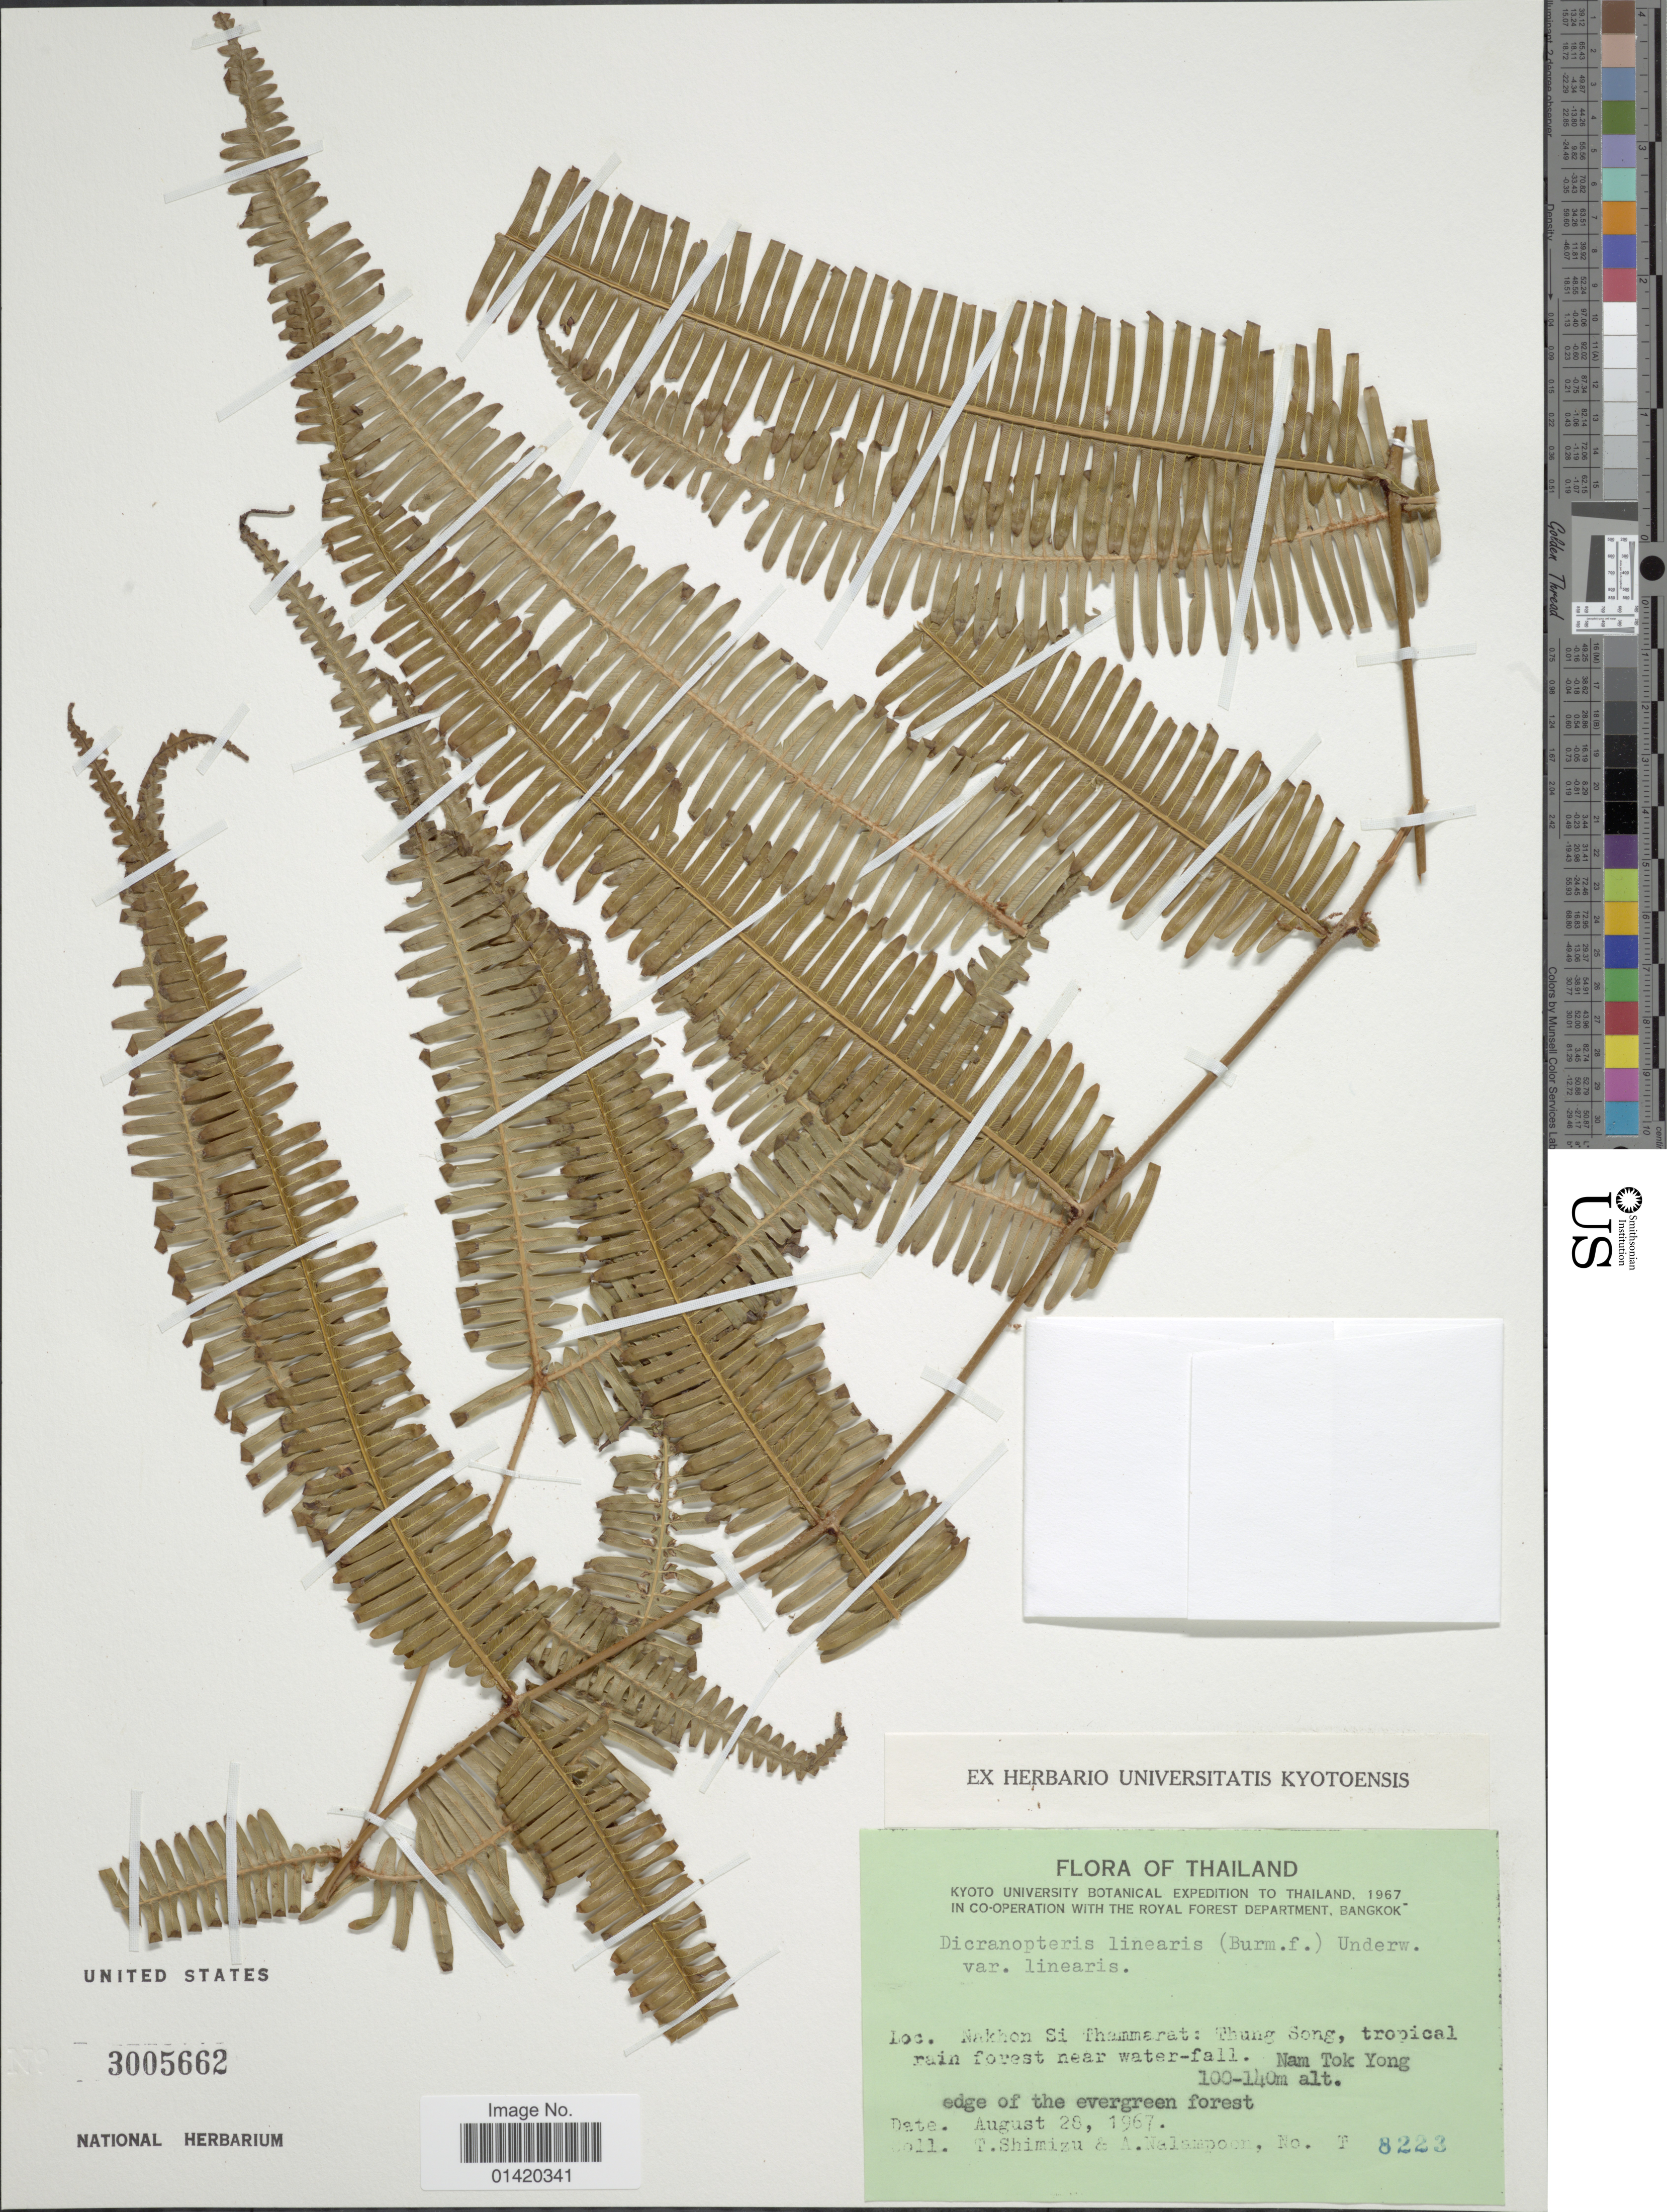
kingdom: Plantae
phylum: Tracheophyta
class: Polypodiopsida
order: Gleicheniales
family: Gleicheniaceae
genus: Dicranopteris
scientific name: Dicranopteris linearis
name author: (Burm. f.) Underw.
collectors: T. Shimizu & A. Nalampoon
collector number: T 8223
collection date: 1967-08-28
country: Thailand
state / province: Nakhon Si Thammarat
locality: Thung Song, tropical rain forest near waterfall Nam Tok Yong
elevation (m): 100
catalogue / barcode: US 3005662